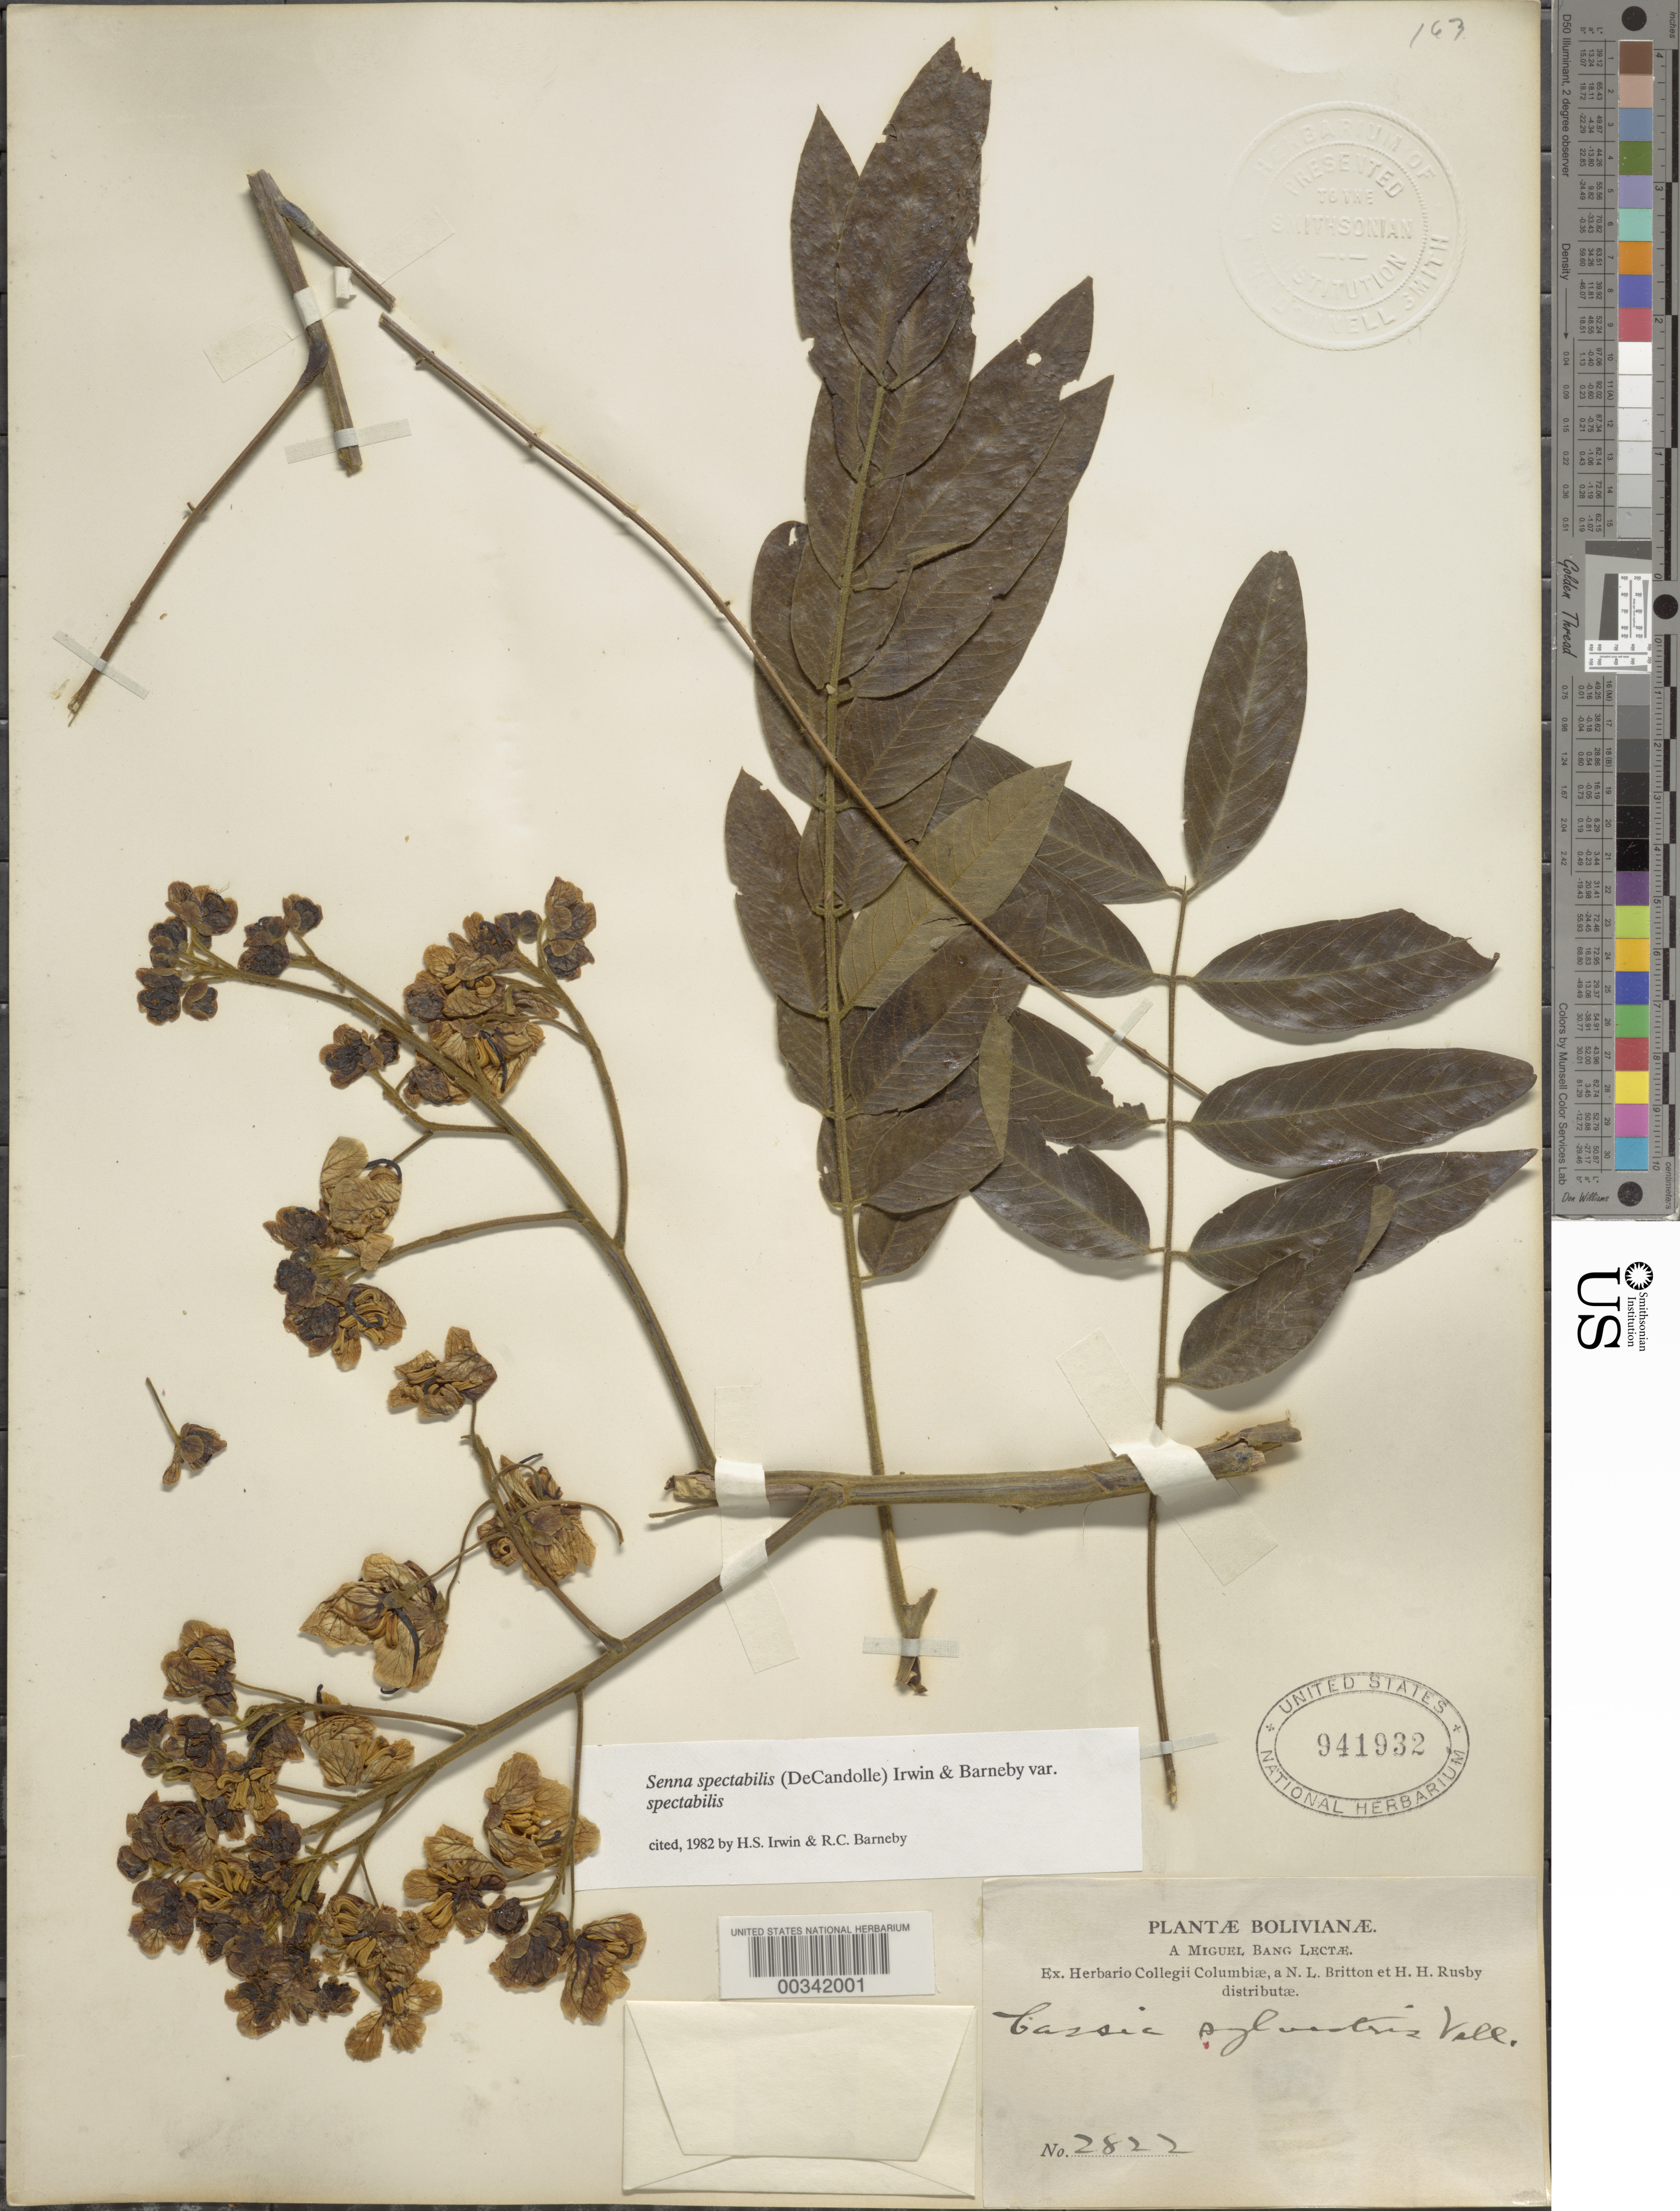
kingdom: Plantae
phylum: Tracheophyta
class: Magnoliopsida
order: Fabales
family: Fabaceae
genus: Senna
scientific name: Senna spectabilis var. spectabilis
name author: (DC.) H.S. Irwin & Barneby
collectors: M. Bang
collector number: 2822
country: Bolivia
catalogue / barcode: US 941932